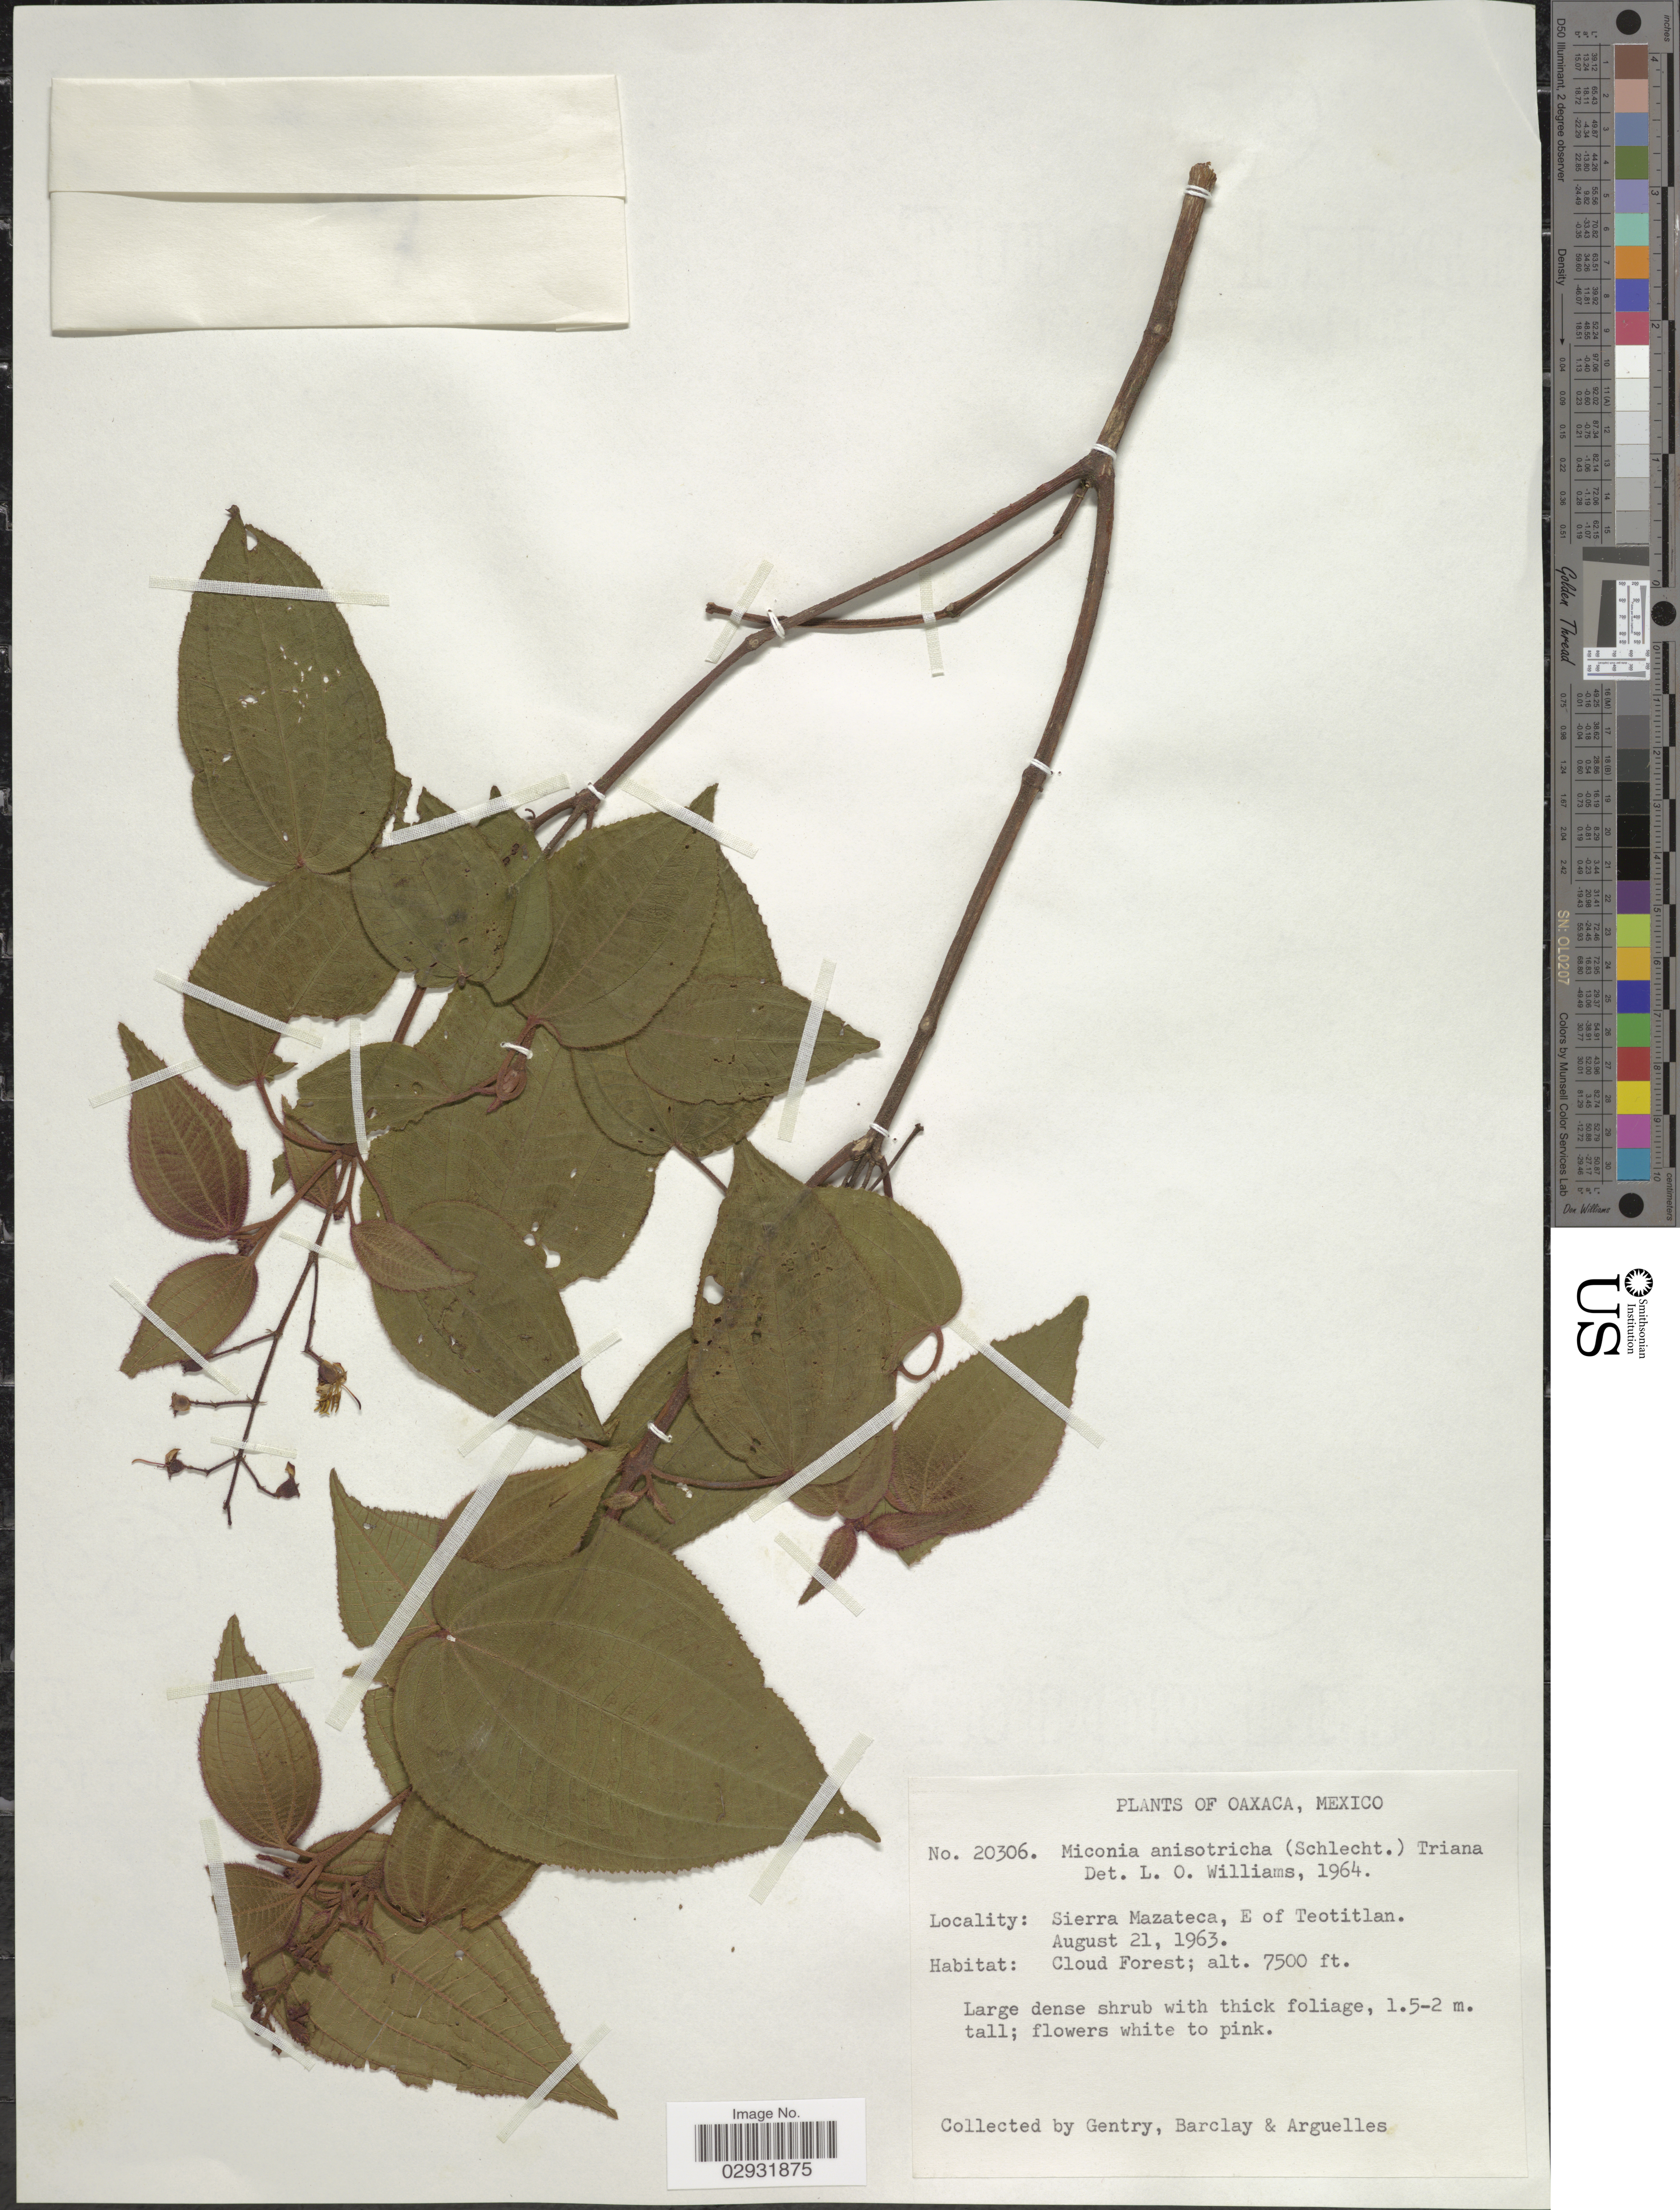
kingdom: Plantae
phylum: Tracheophyta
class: Magnoliopsida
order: Myrtales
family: Melastomataceae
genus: Miconia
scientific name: Miconia anisotricha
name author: (Schltdl.) Triana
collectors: Gentry, --, -- Barclay & Arguelles, --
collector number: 20306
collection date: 1963-08-21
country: Mexico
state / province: Oaxaca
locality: Sierra Mazateca, E of Teotitlan.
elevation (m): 2286